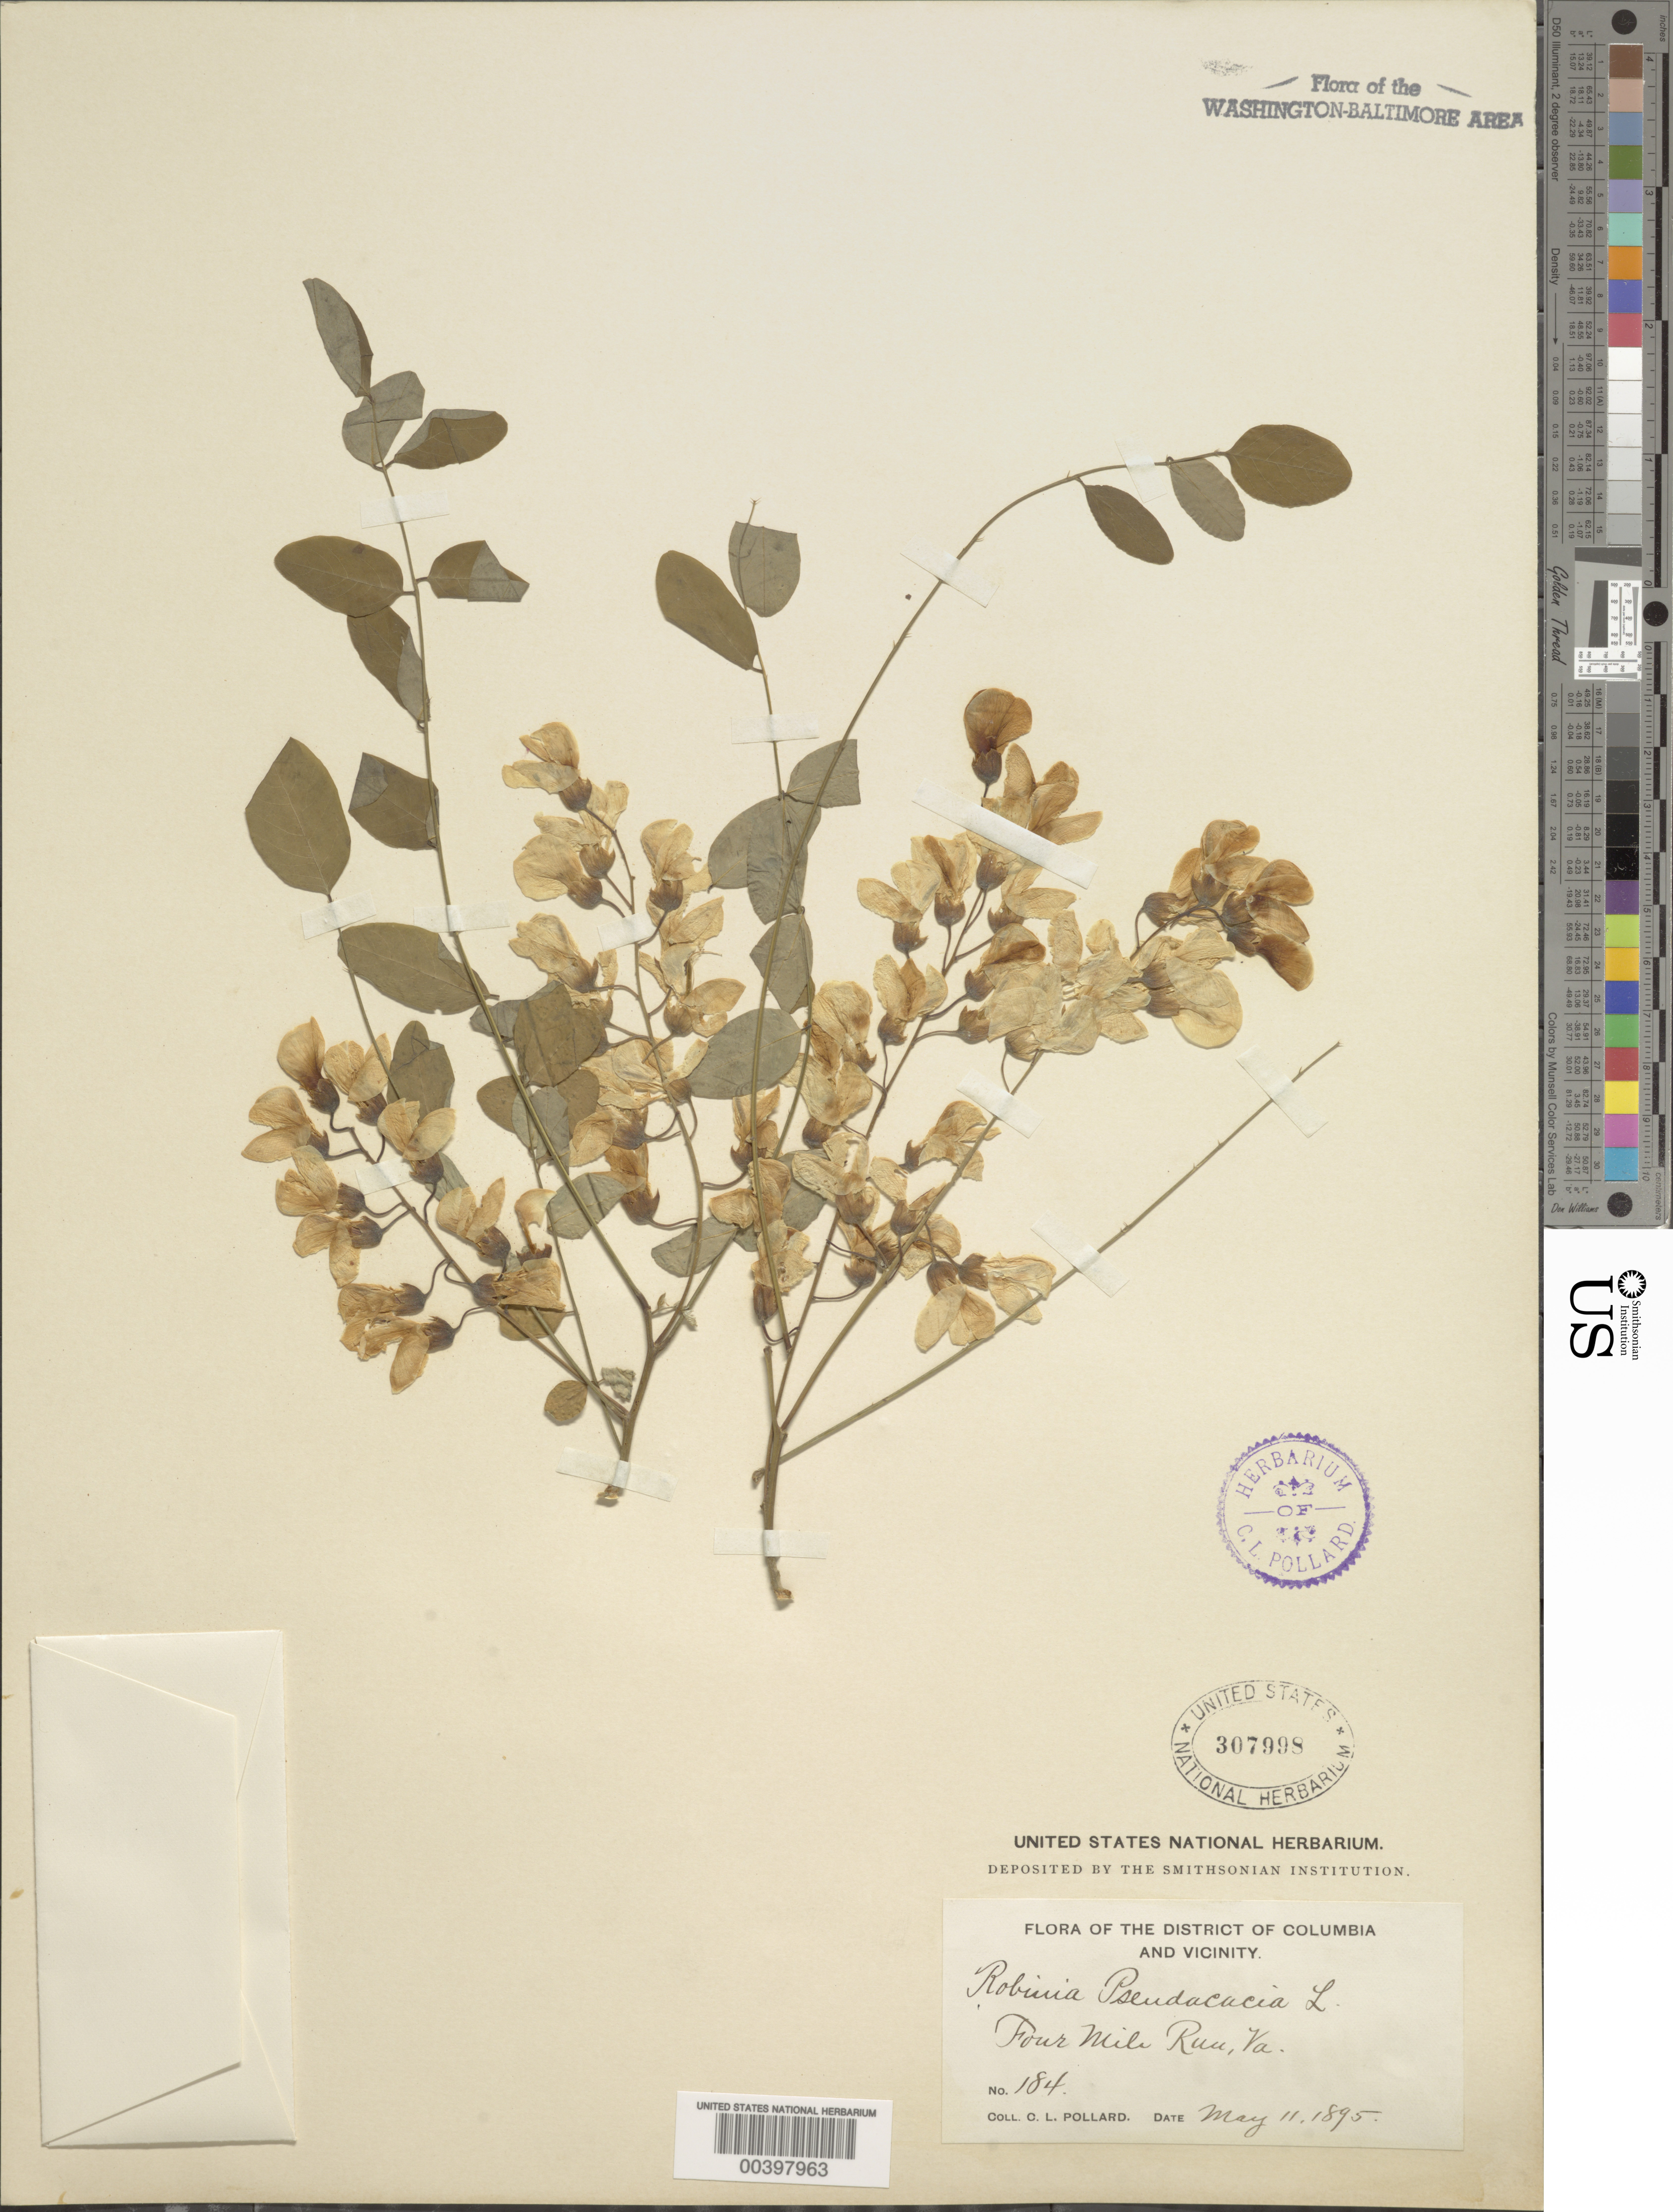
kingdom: Plantae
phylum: Tracheophyta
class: Magnoliopsida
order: Fabales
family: Fabaceae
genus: Robinia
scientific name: Robinia pseudoacacia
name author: L.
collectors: C. L. Pollard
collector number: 184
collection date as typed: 11 May 1895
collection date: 1895-05-11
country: United States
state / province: Virginia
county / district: Arlington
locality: Four Mile Run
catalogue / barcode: US 307998